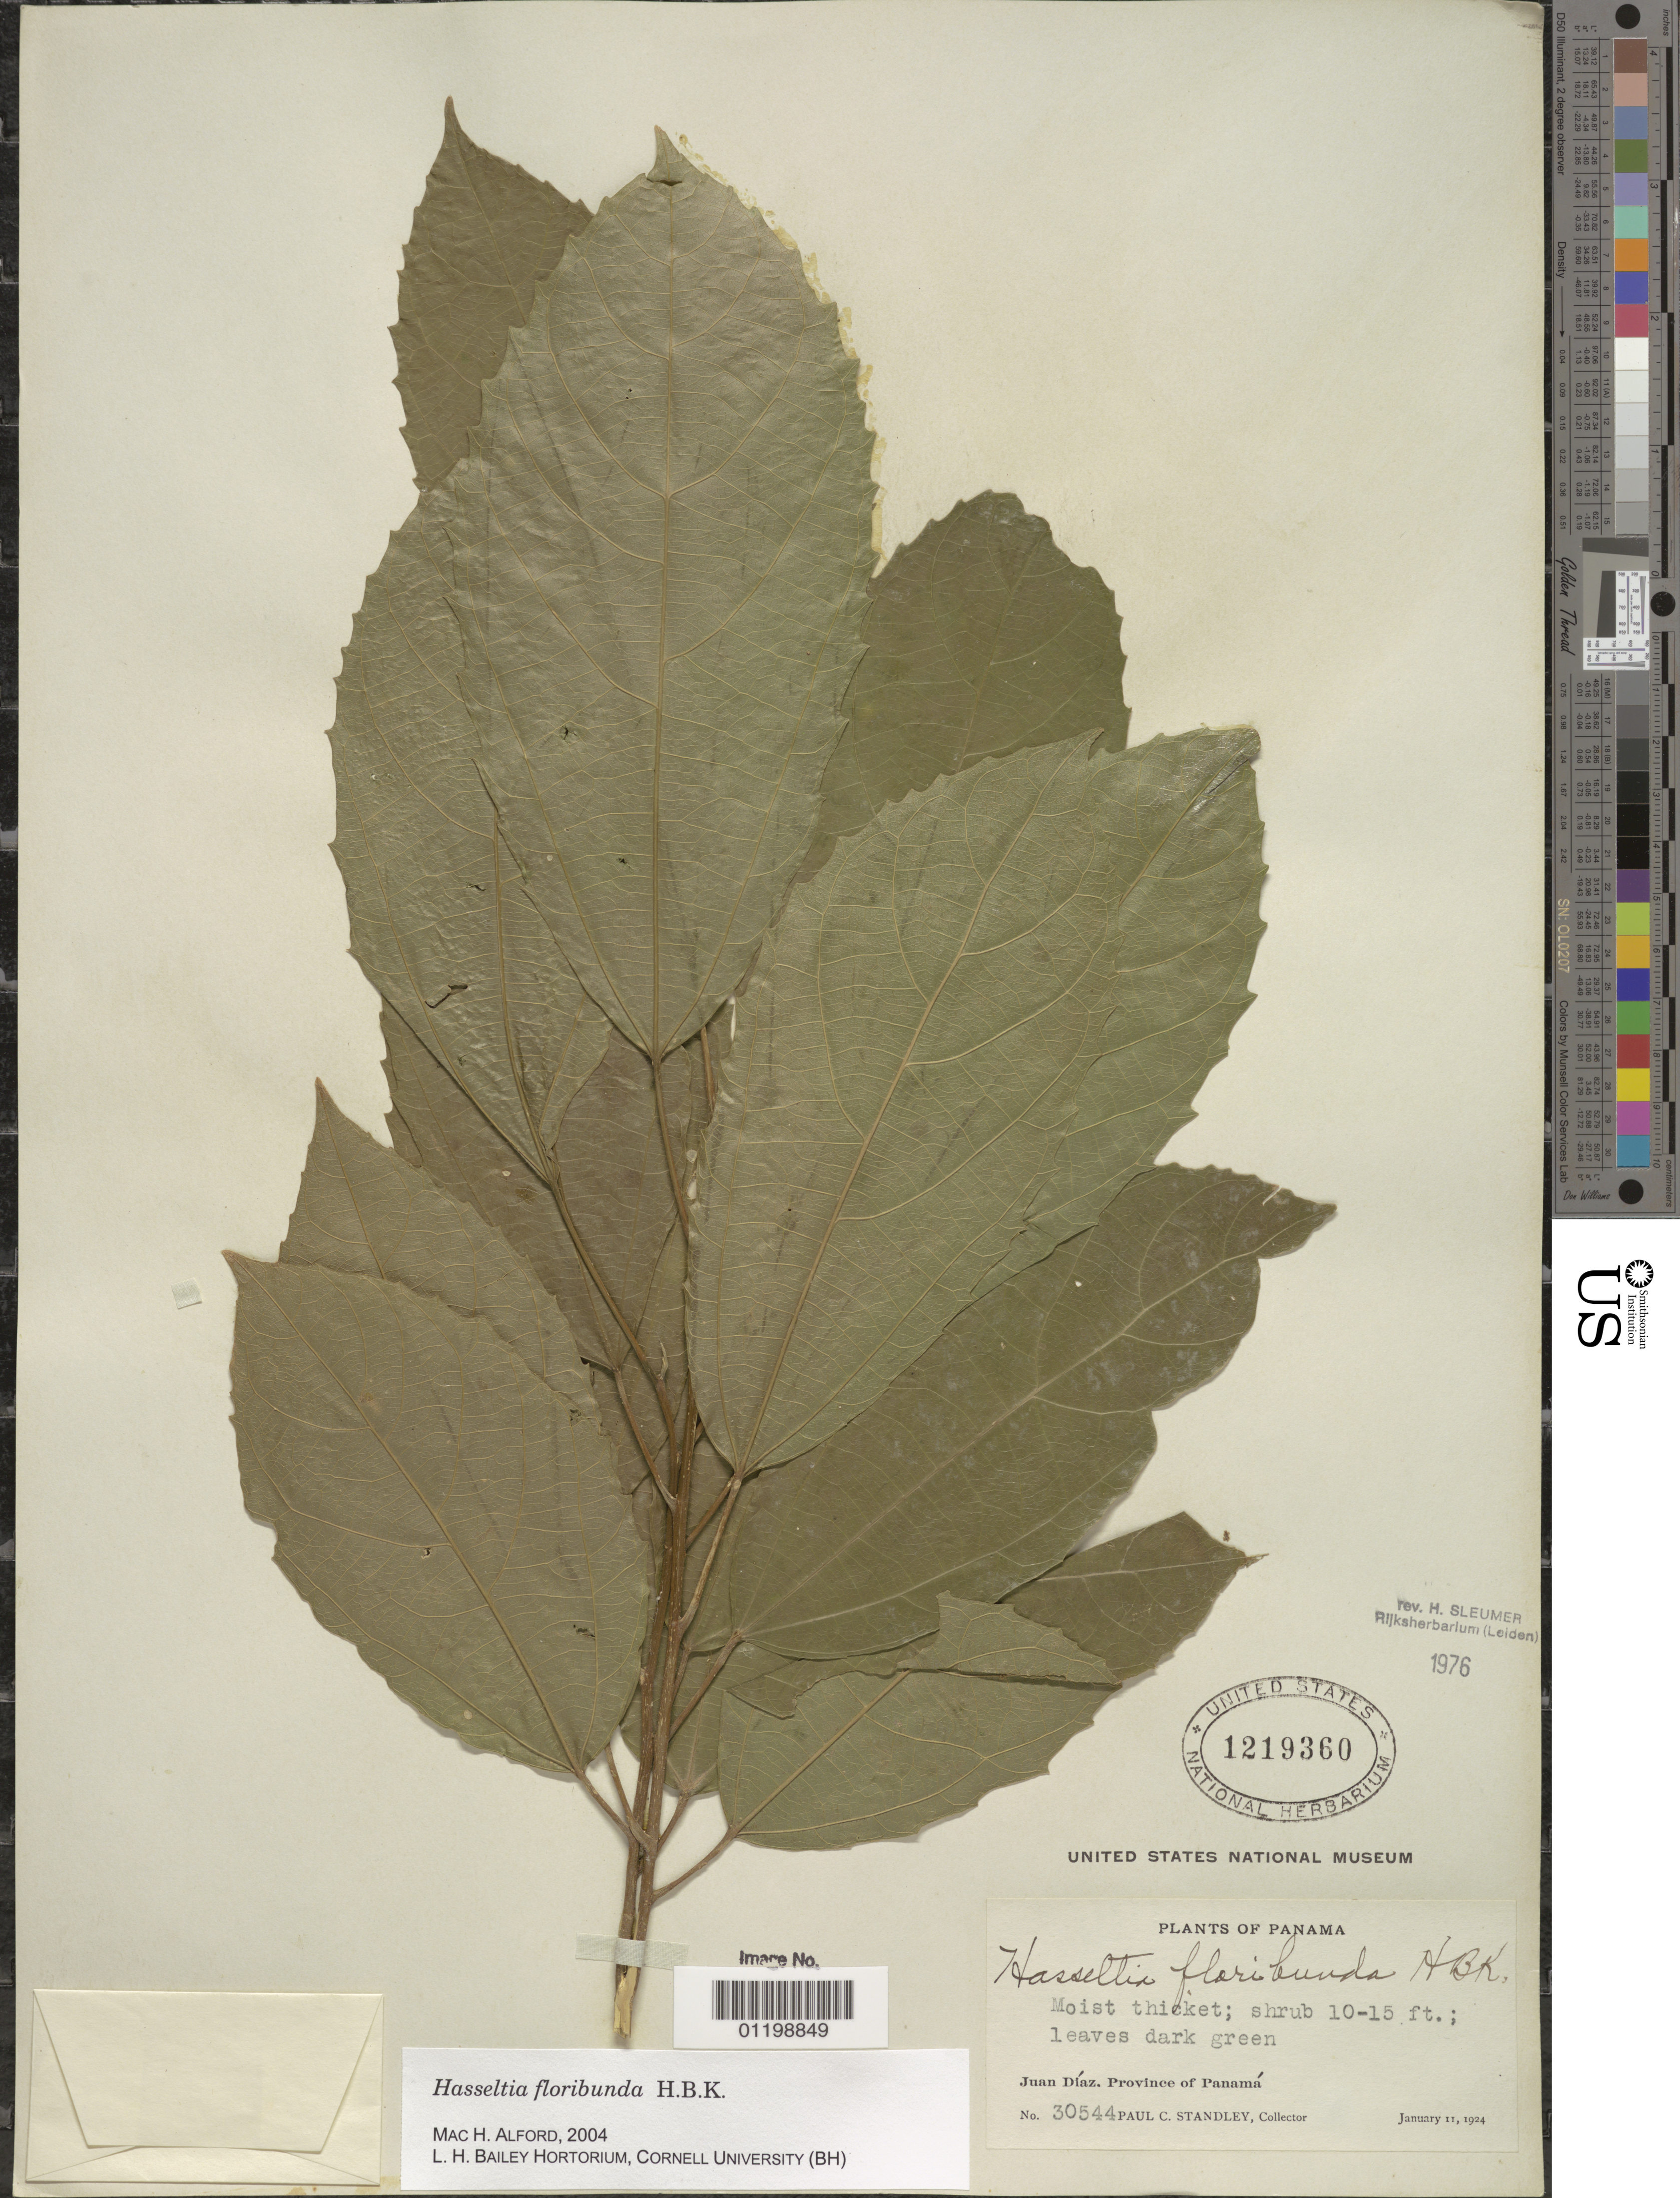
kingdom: Plantae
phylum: Tracheophyta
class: Magnoliopsida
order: Malpighiales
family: Salicaceae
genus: Hasseltia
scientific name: Hasseltia floribunda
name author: Kunth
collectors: P. C. Standley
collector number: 30544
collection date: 1924-01-11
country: Panama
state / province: Panamá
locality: Juan Diaz.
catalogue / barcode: US 1219360